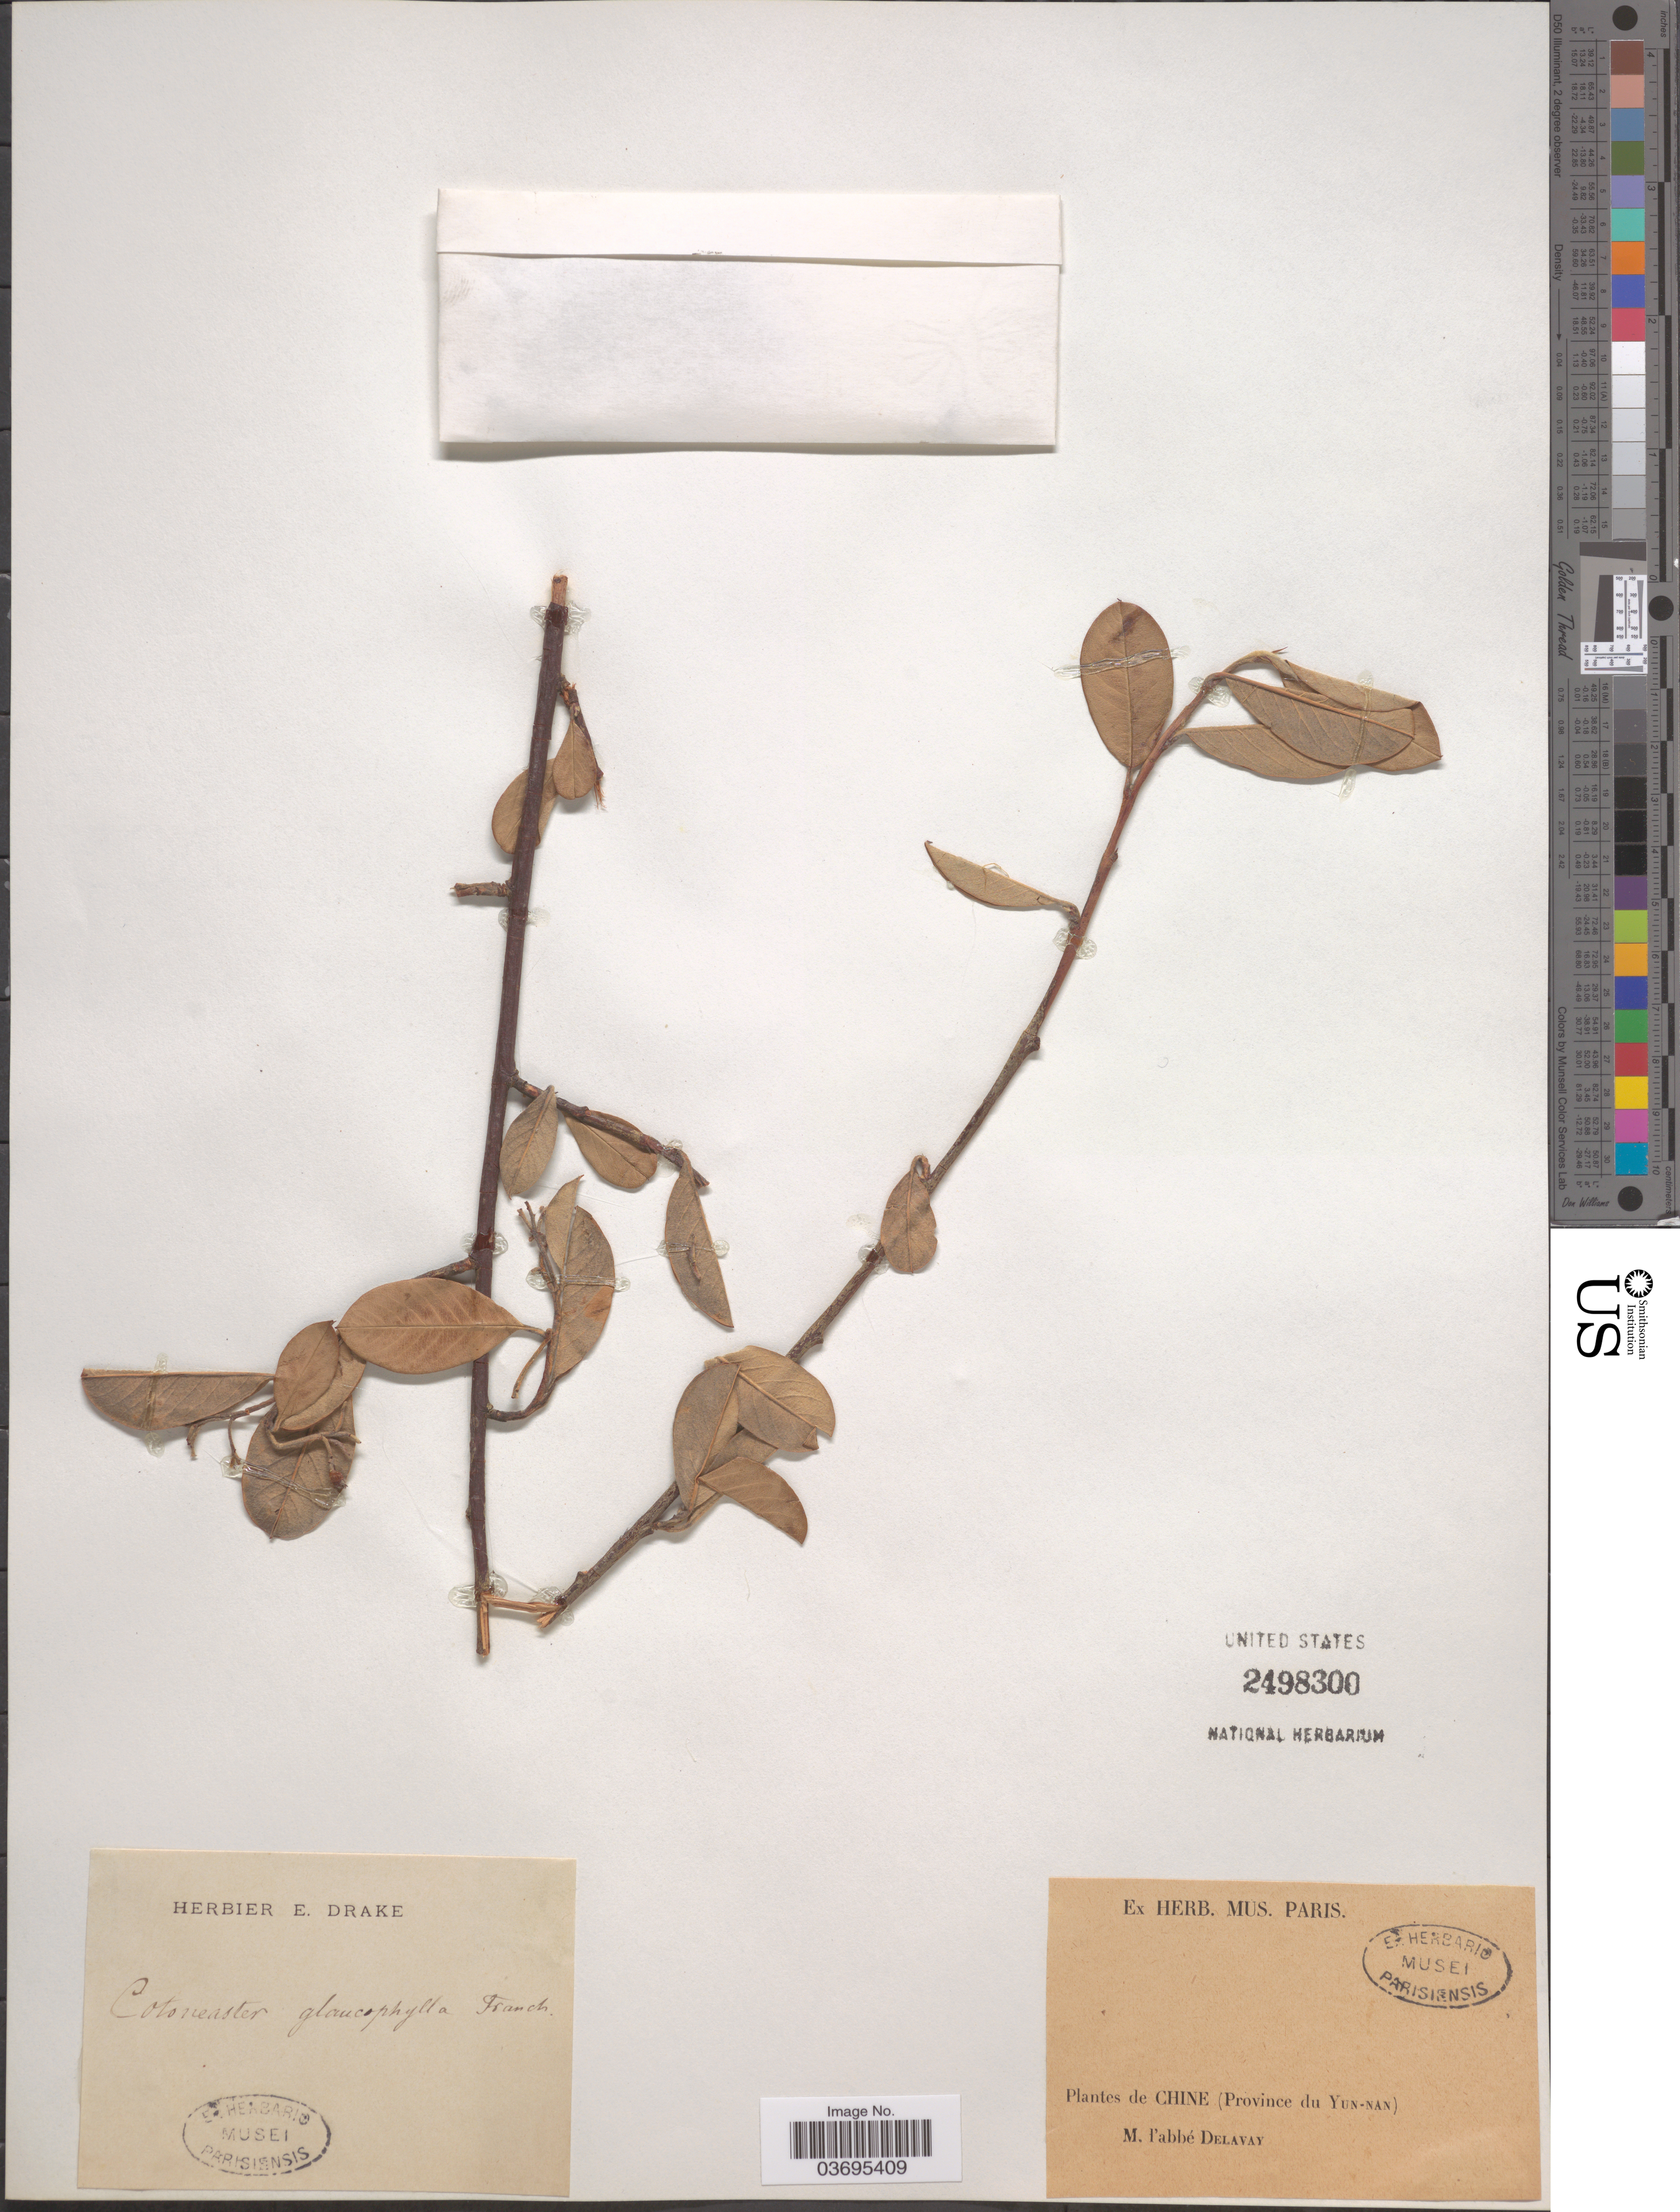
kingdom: Plantae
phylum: Tracheophyta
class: Magnoliopsida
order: Rosales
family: Rosaceae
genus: Cotoneaster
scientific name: Cotoneaster glaucophyllus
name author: Franch.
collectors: P. Delavay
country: China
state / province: Yunnan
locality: Chine (Province du Yun-nan).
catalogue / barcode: US 2498300